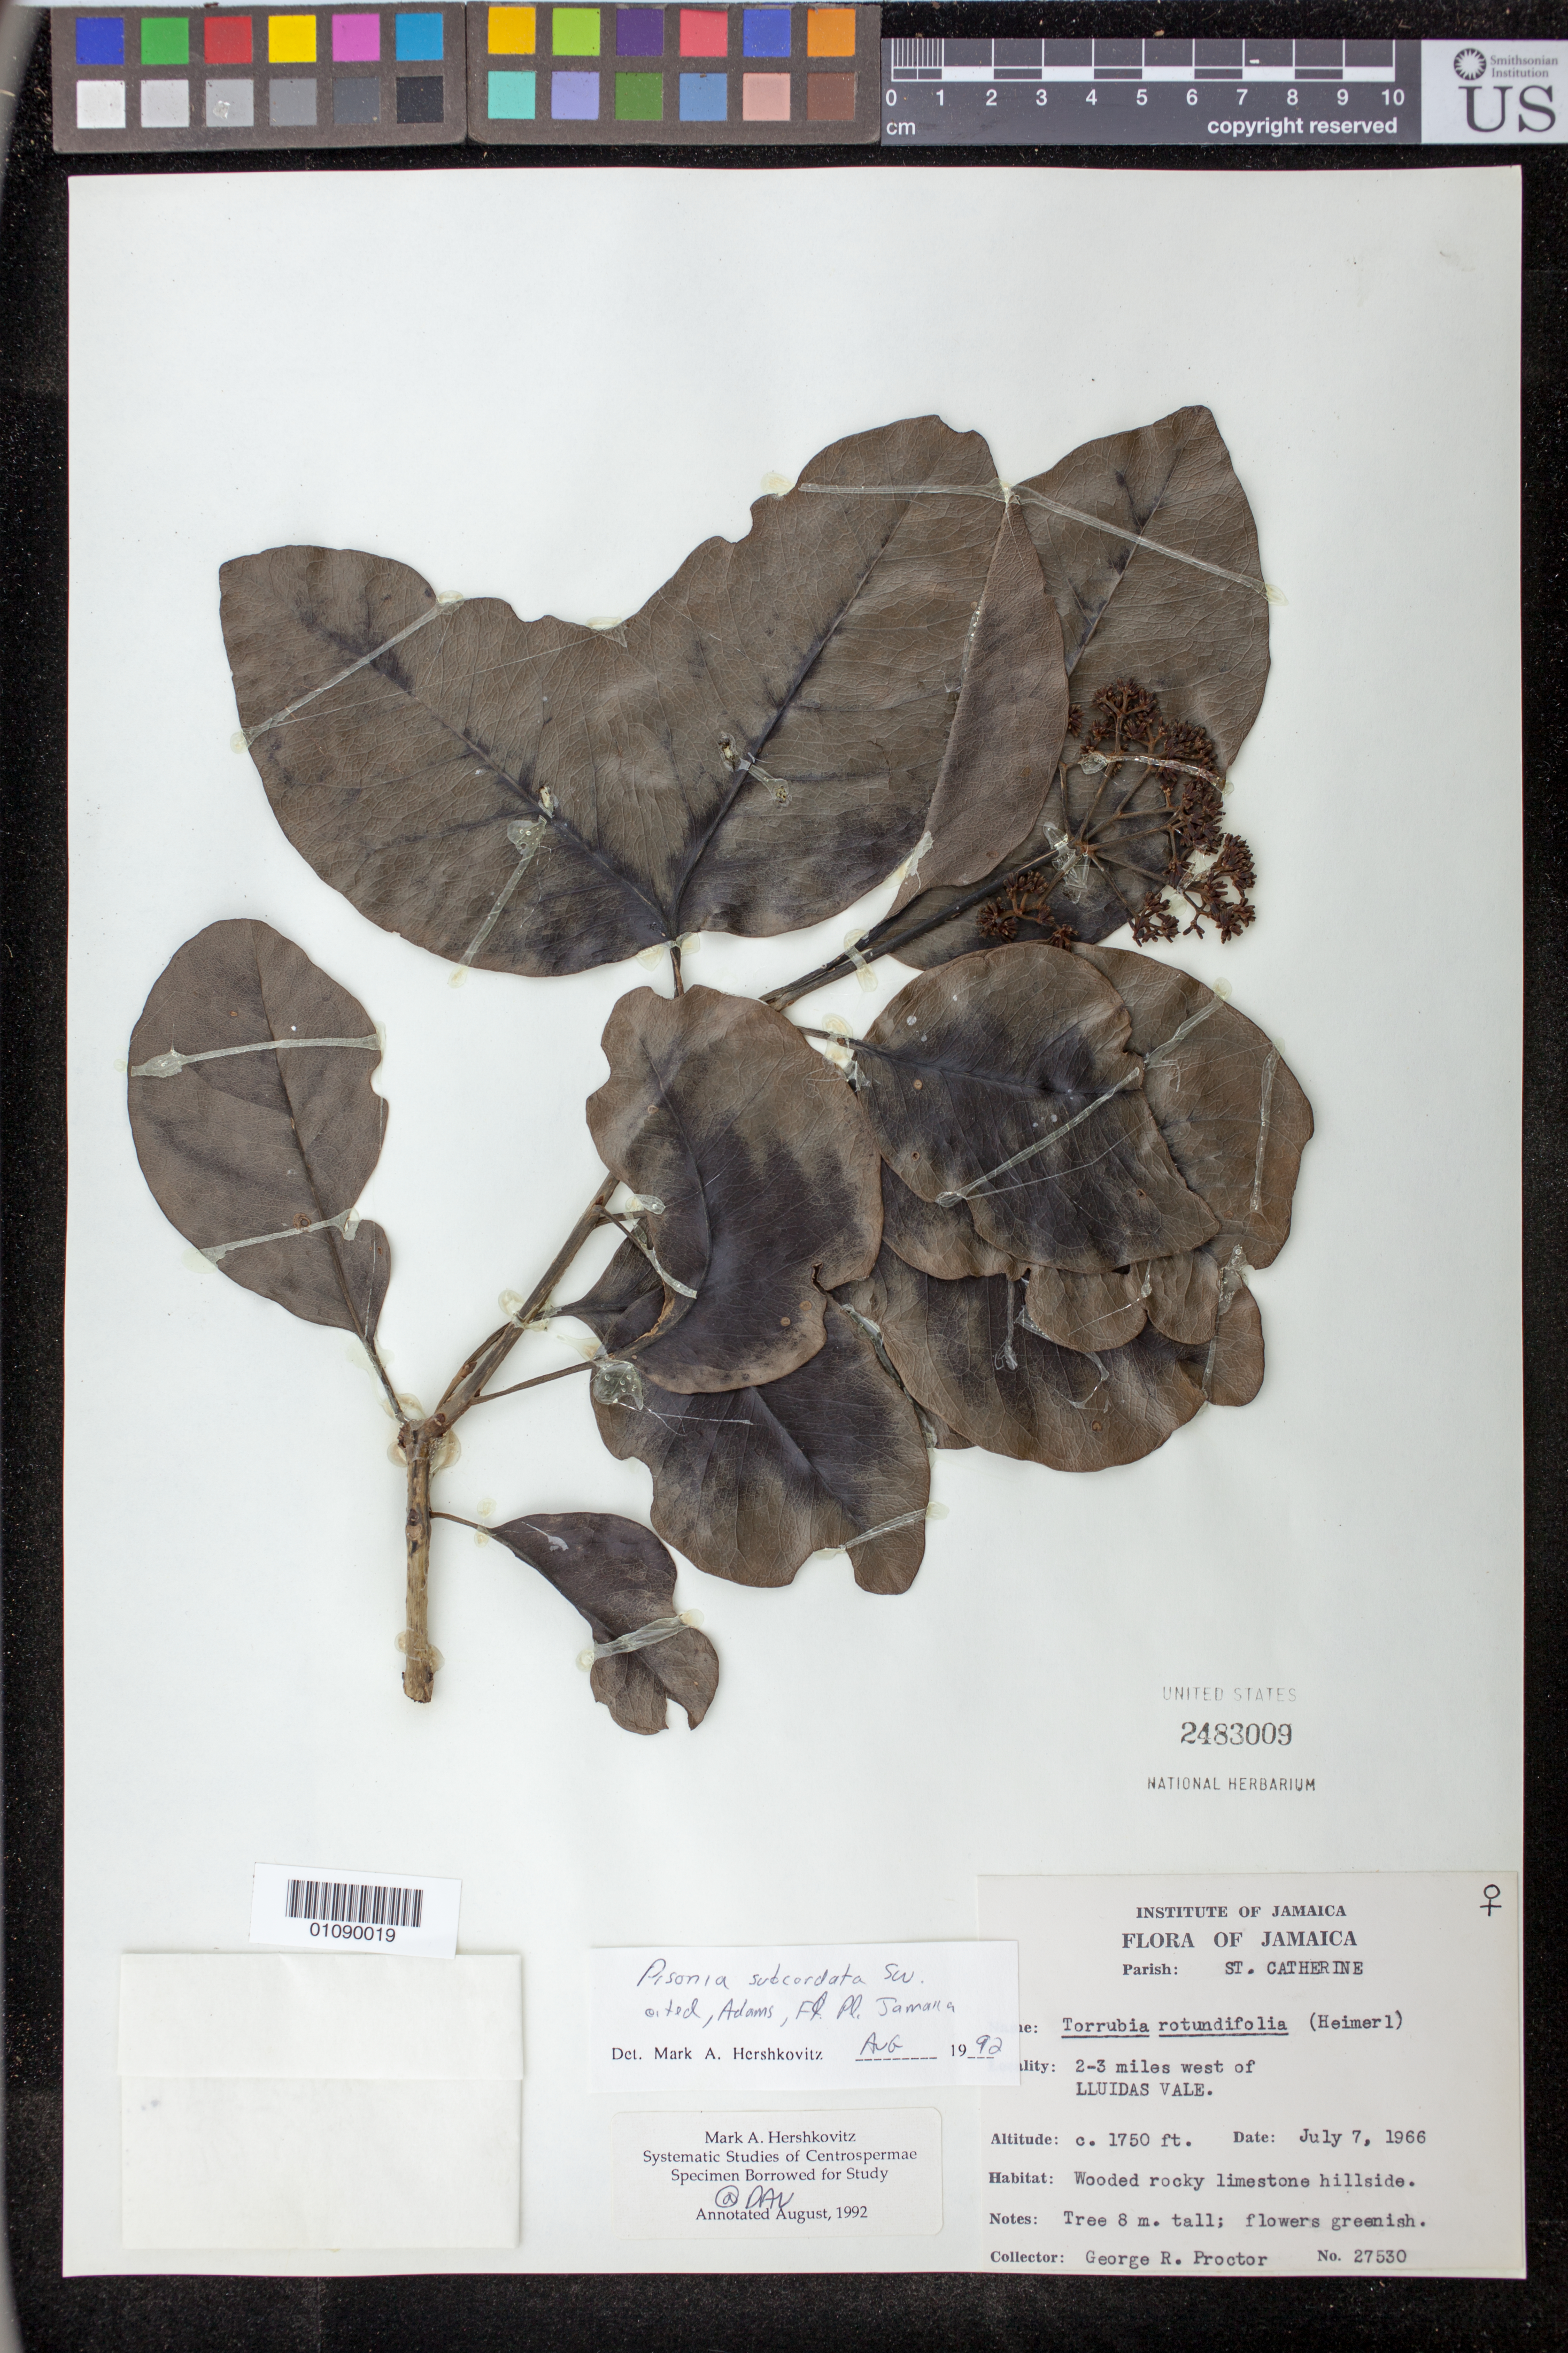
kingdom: Plantae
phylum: Tracheophyta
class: Magnoliopsida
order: Caryophyllales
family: Nyctaginaceae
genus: Pisonia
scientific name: Pisonia subcordata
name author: Sw.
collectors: G. R. Proctor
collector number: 27530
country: Jamaica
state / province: Saint Catherine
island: Jamaica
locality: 2-3 mi W of Lluidas Vale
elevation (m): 533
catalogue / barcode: US 2483009